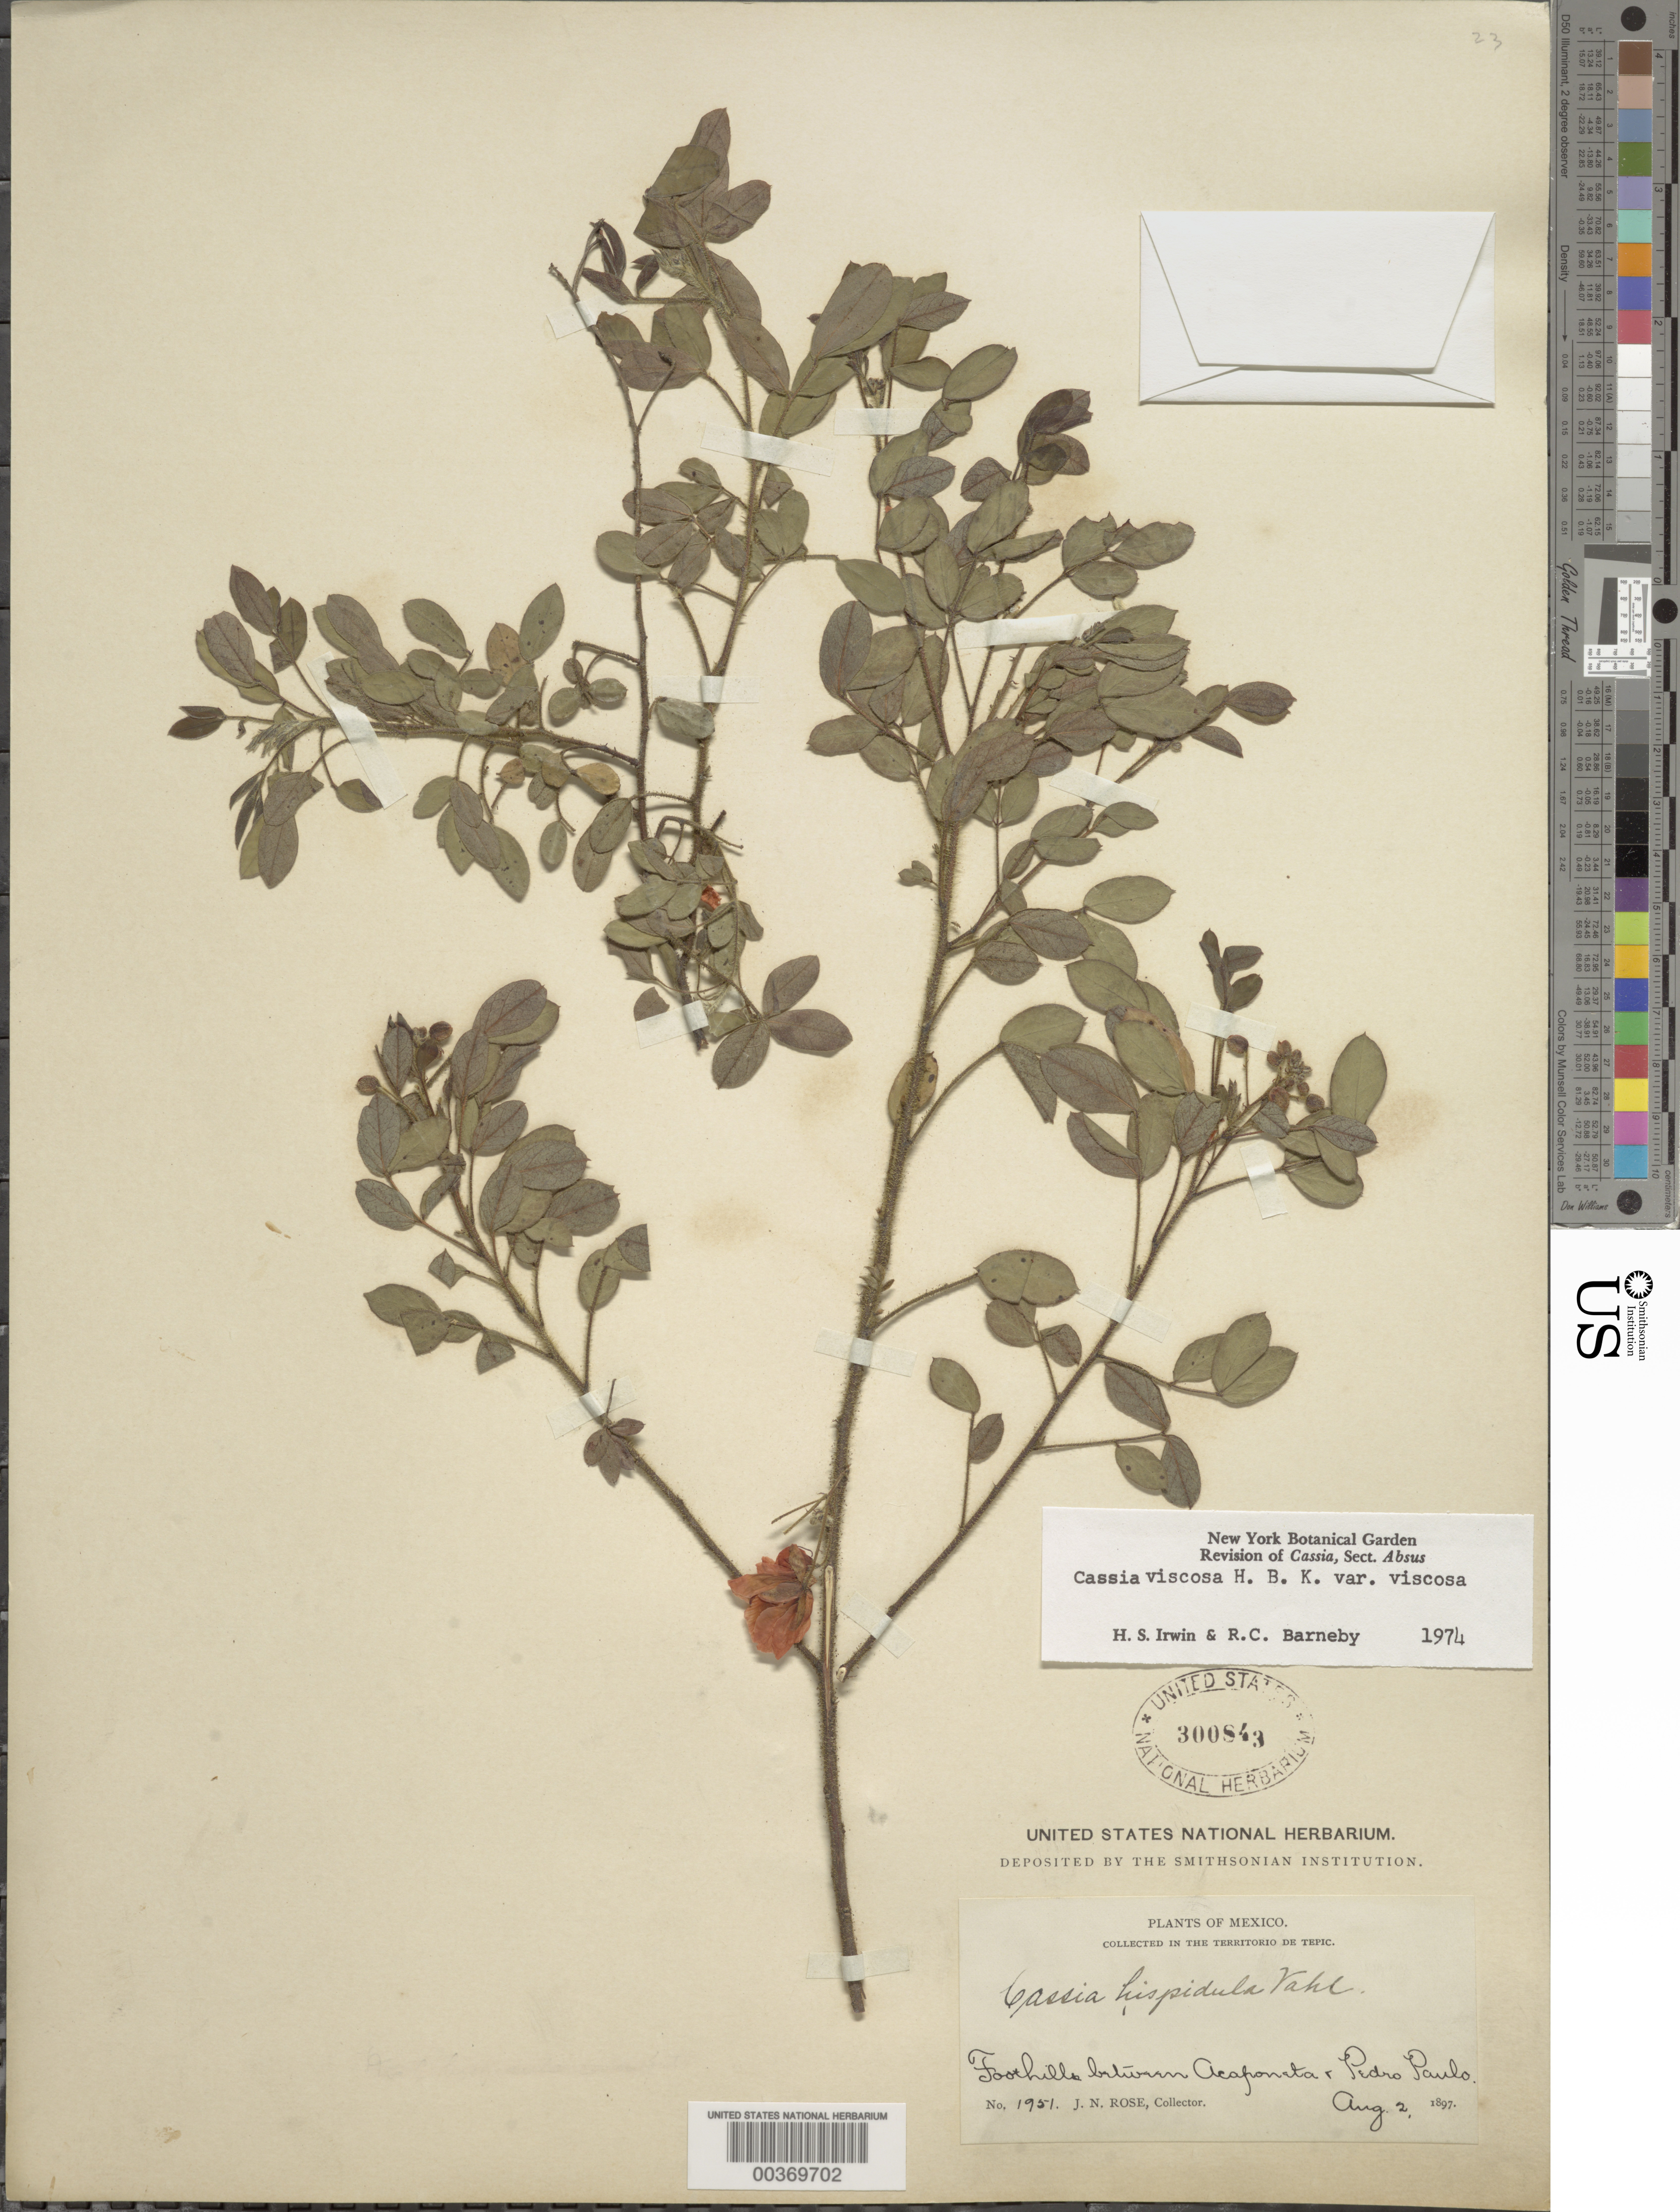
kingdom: Plantae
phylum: Tracheophyta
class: Magnoliopsida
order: Fabales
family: Fabaceae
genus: Chamaecrista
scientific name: Chamaecrista viscosa var. viscosa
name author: (Kunth) H.S. Irwin & Barneby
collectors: J. N. Rose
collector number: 1951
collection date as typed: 02 Aug 1897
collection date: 1897-08-02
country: Mexico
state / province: Nayarit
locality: Between Acaponeta and pedro paulo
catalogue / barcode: US 300843